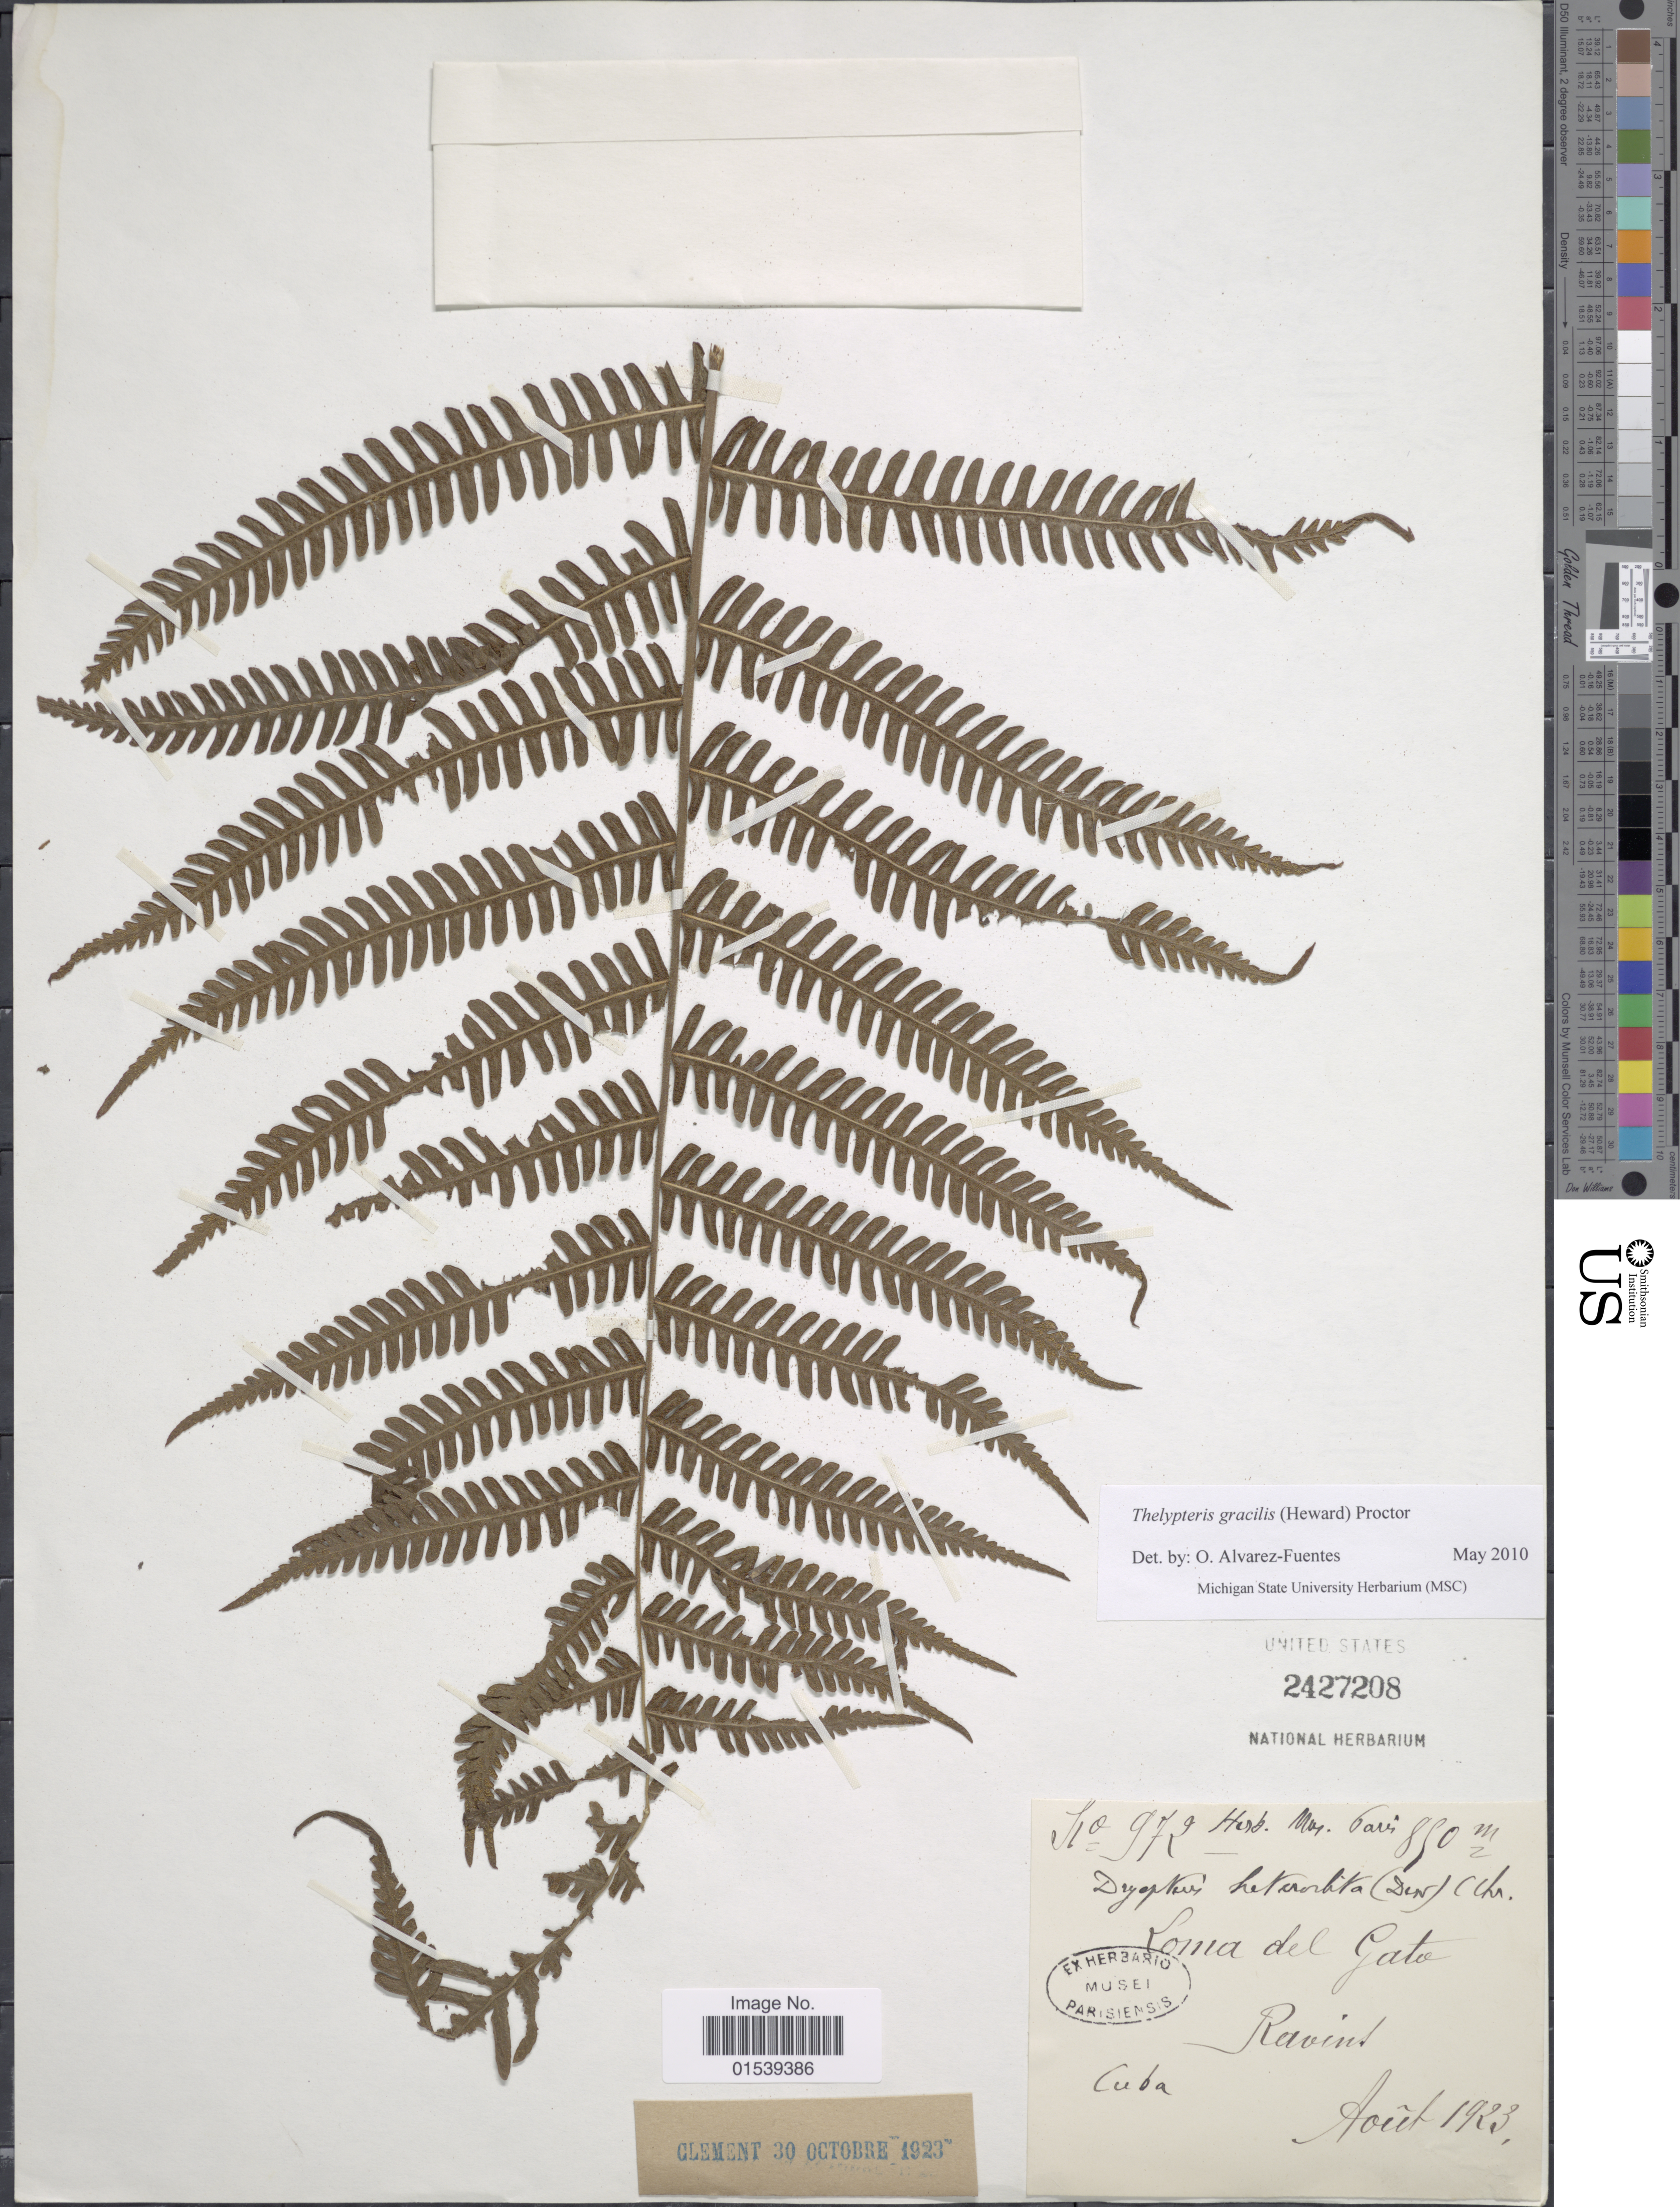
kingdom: Plantae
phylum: Tracheophyta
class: Polypodiopsida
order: Polypodiales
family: Thelypteridaceae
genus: Amauropelta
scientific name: Amauropelta gracilis ined. 2015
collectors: ex herb. Mus. Paris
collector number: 972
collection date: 1923-08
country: Cuba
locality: Loma del Gato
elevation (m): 850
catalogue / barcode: US 2427208